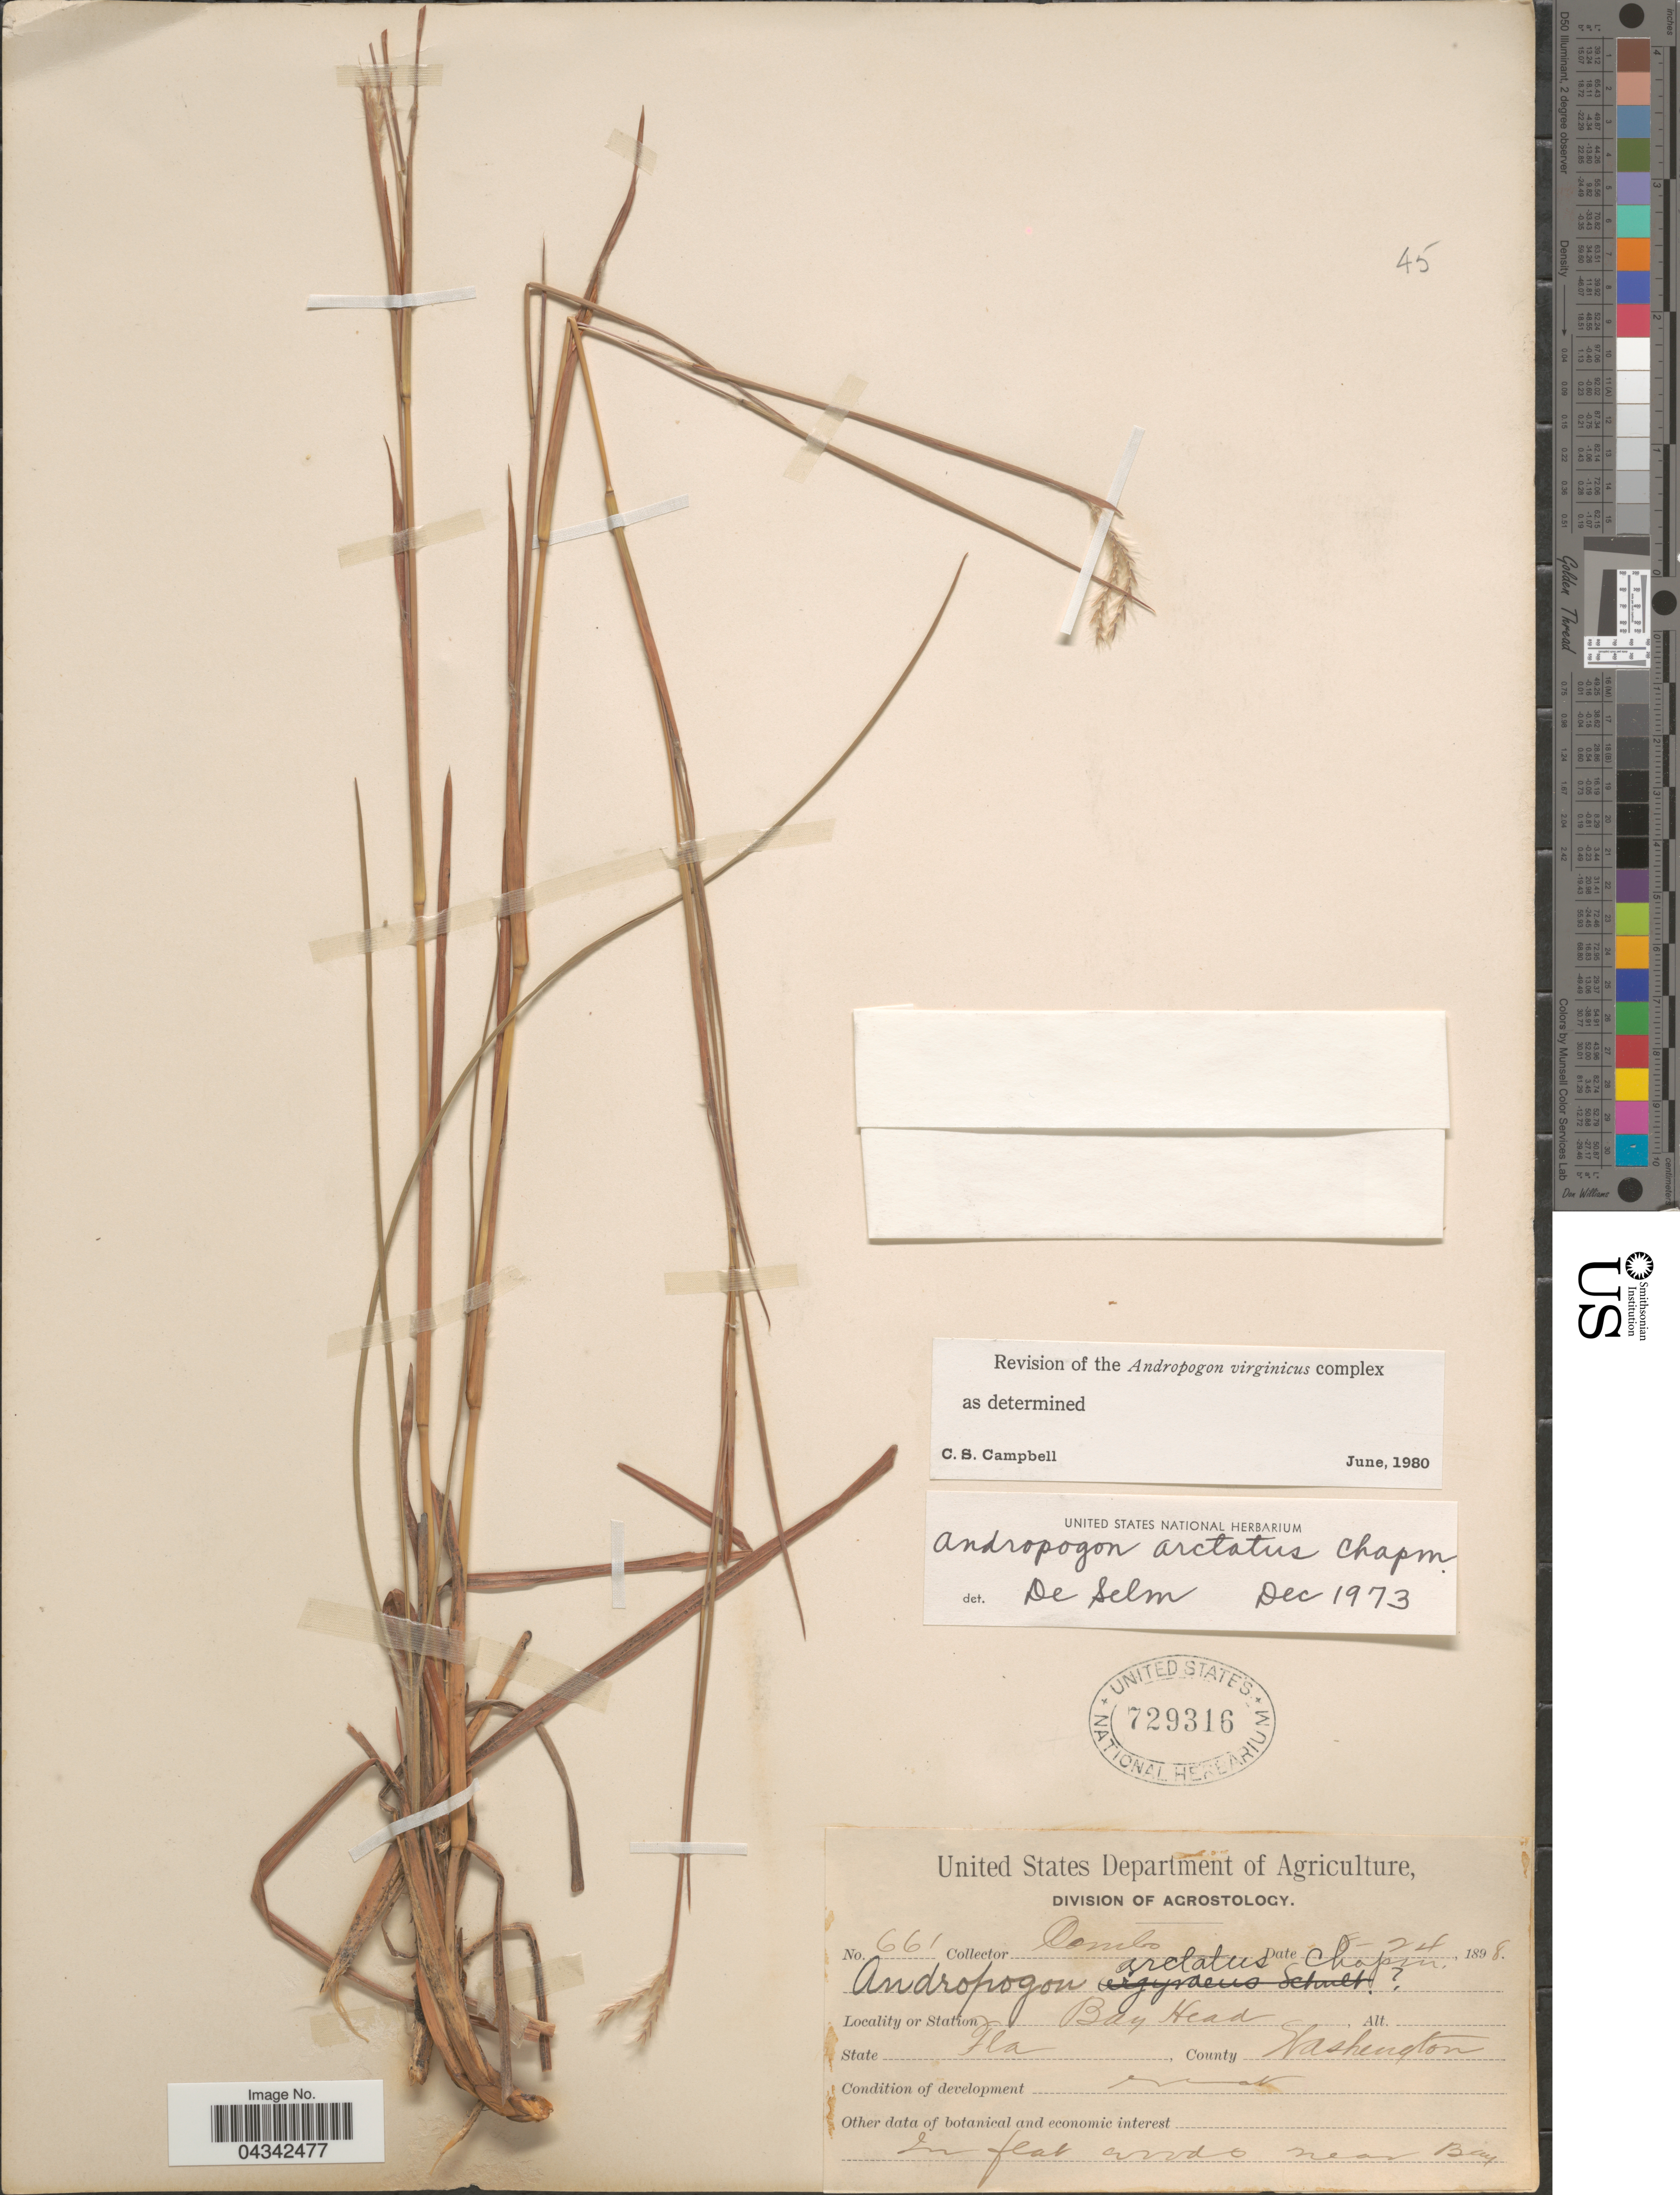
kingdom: Plantae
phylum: Tracheophyta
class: Liliopsida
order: Poales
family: Poaceae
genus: Andropogon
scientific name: Andropogon arctatus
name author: Chapm.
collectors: -. Combs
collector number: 661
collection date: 1898-08-24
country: United States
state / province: Florida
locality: Station Bay Head. County Washington. Near Bay.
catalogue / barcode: US 729316